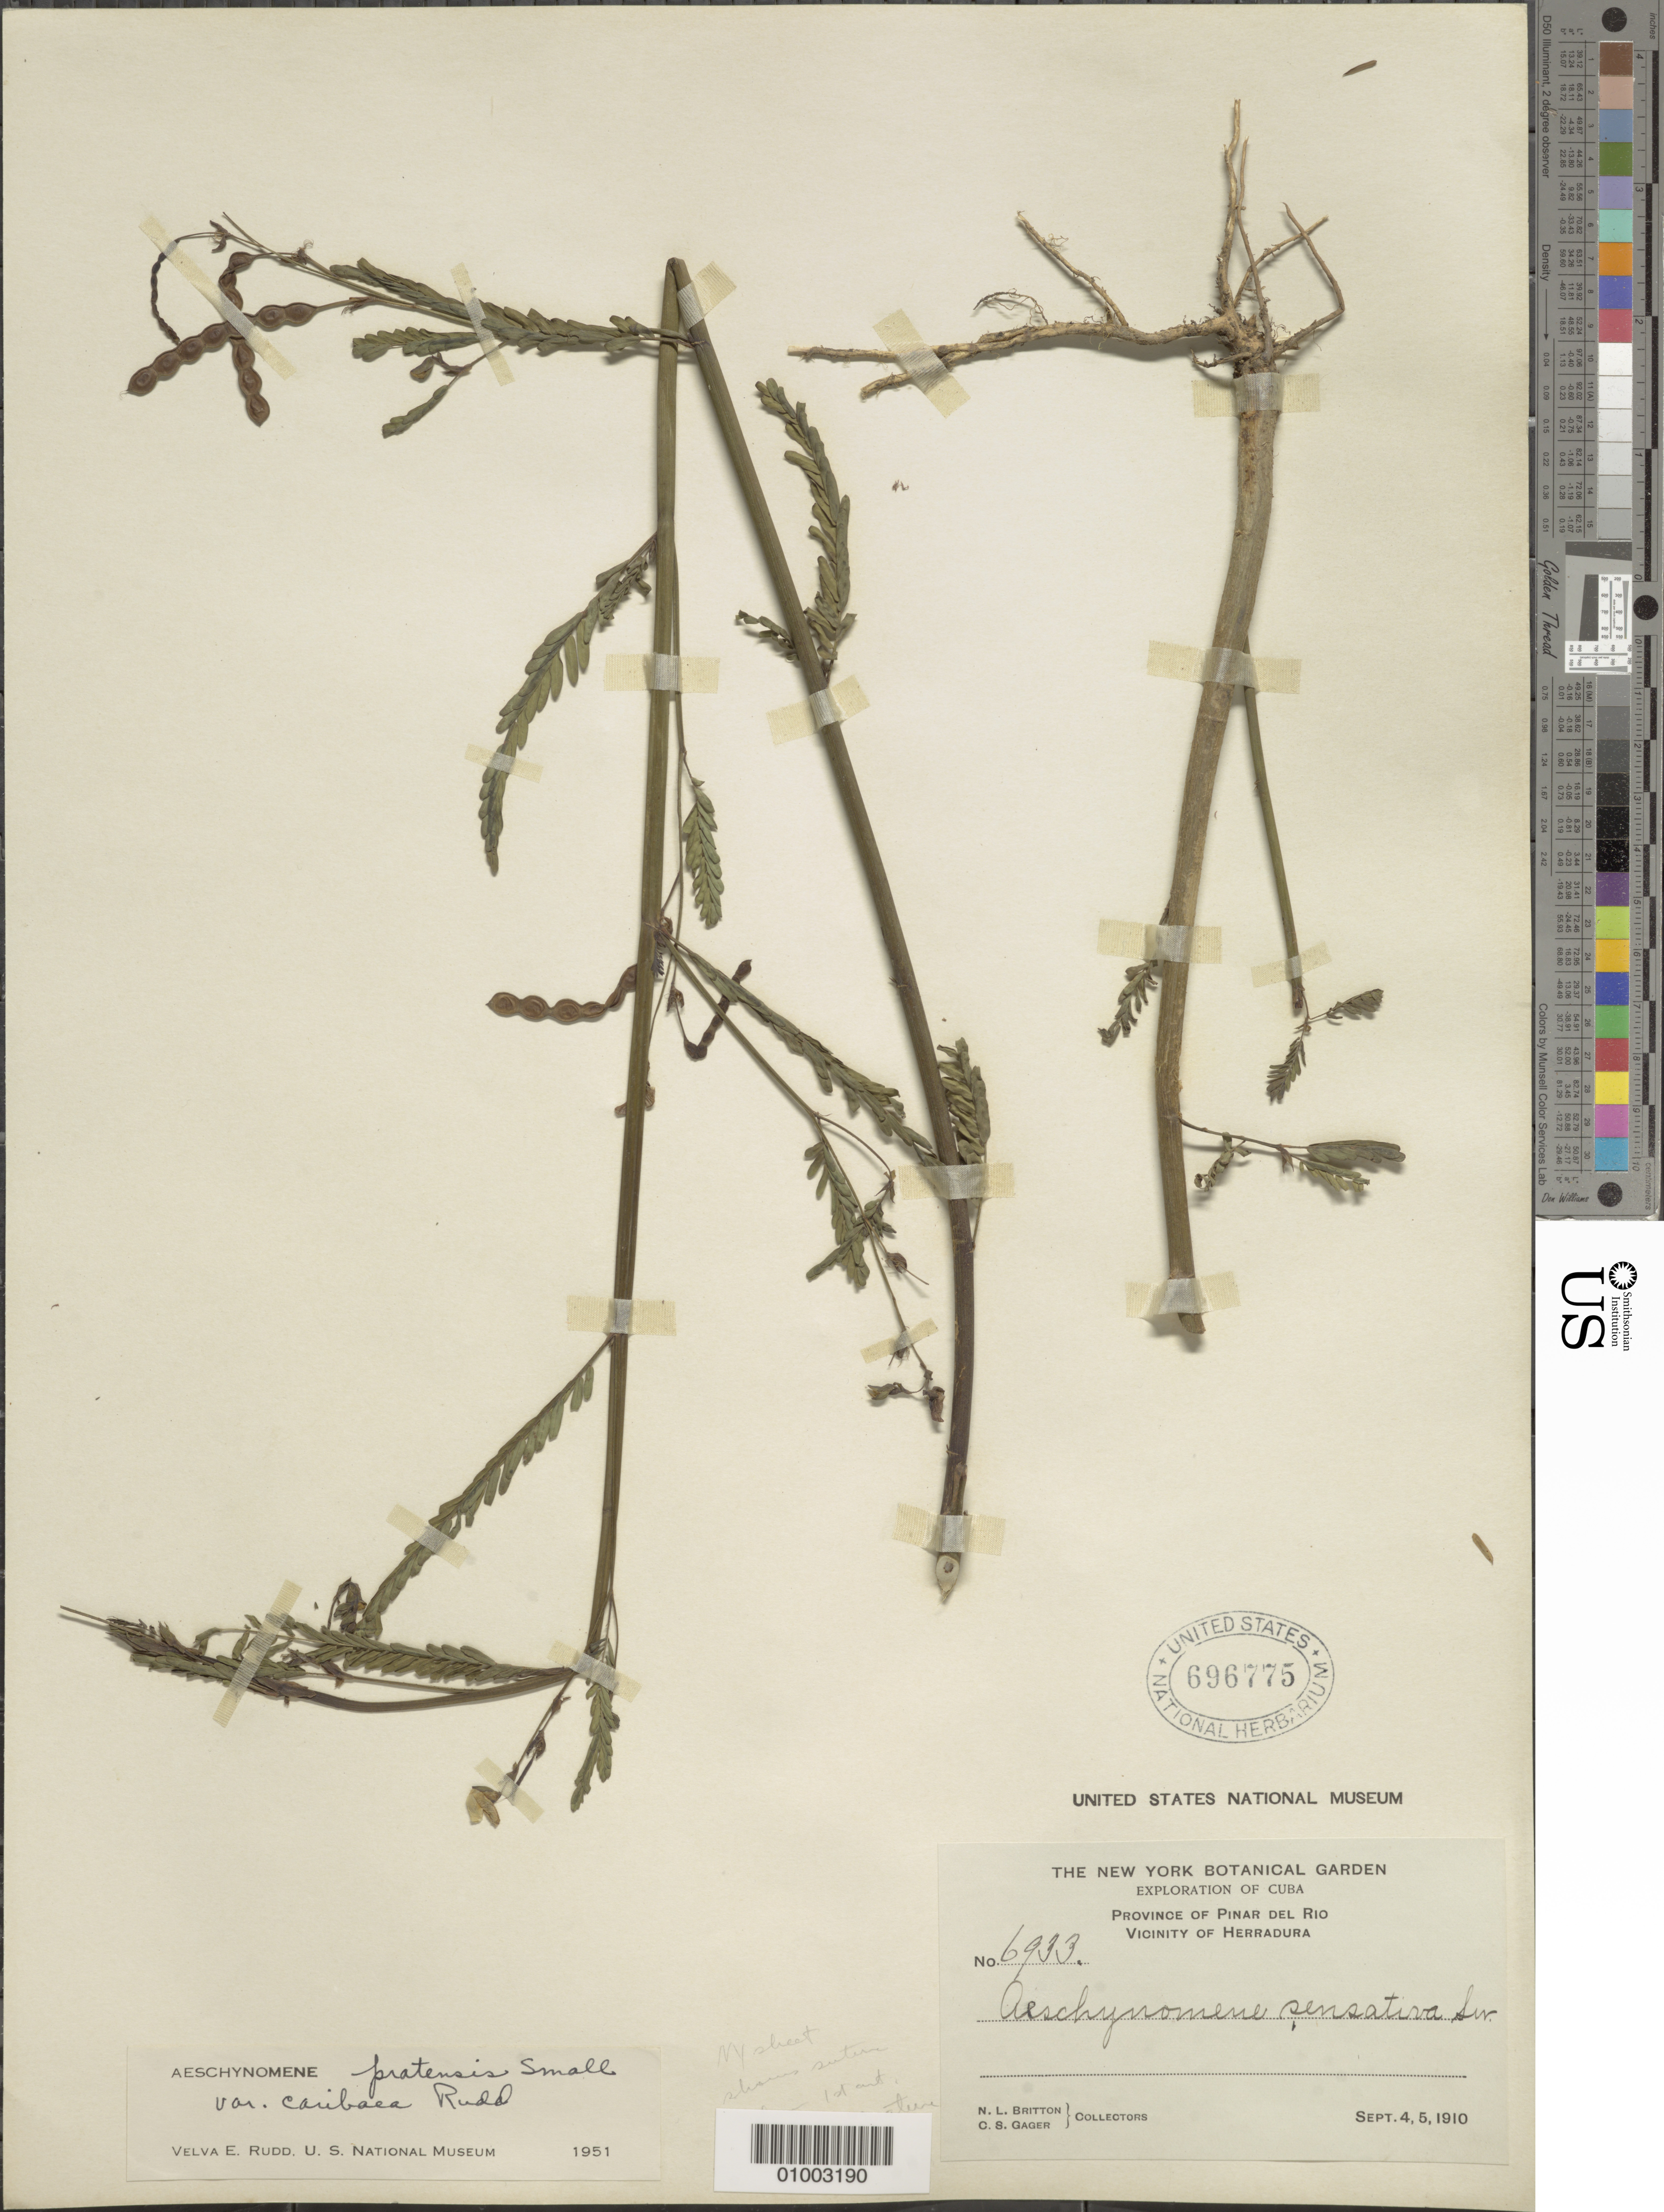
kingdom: Plantae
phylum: Tracheophyta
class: Magnoliopsida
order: Fabales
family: Fabaceae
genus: Aeschynomene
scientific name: Aeschynomene pratensis var. caribaea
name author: Rudd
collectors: N. Britton & C. Gager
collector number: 6933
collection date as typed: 04 Sep 1910 to 05 Sep 1910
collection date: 1910-09-04/1910-09-05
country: Cuba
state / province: Pinar del Rio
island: Cuba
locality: Vicinity of Herradura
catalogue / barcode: US 696775